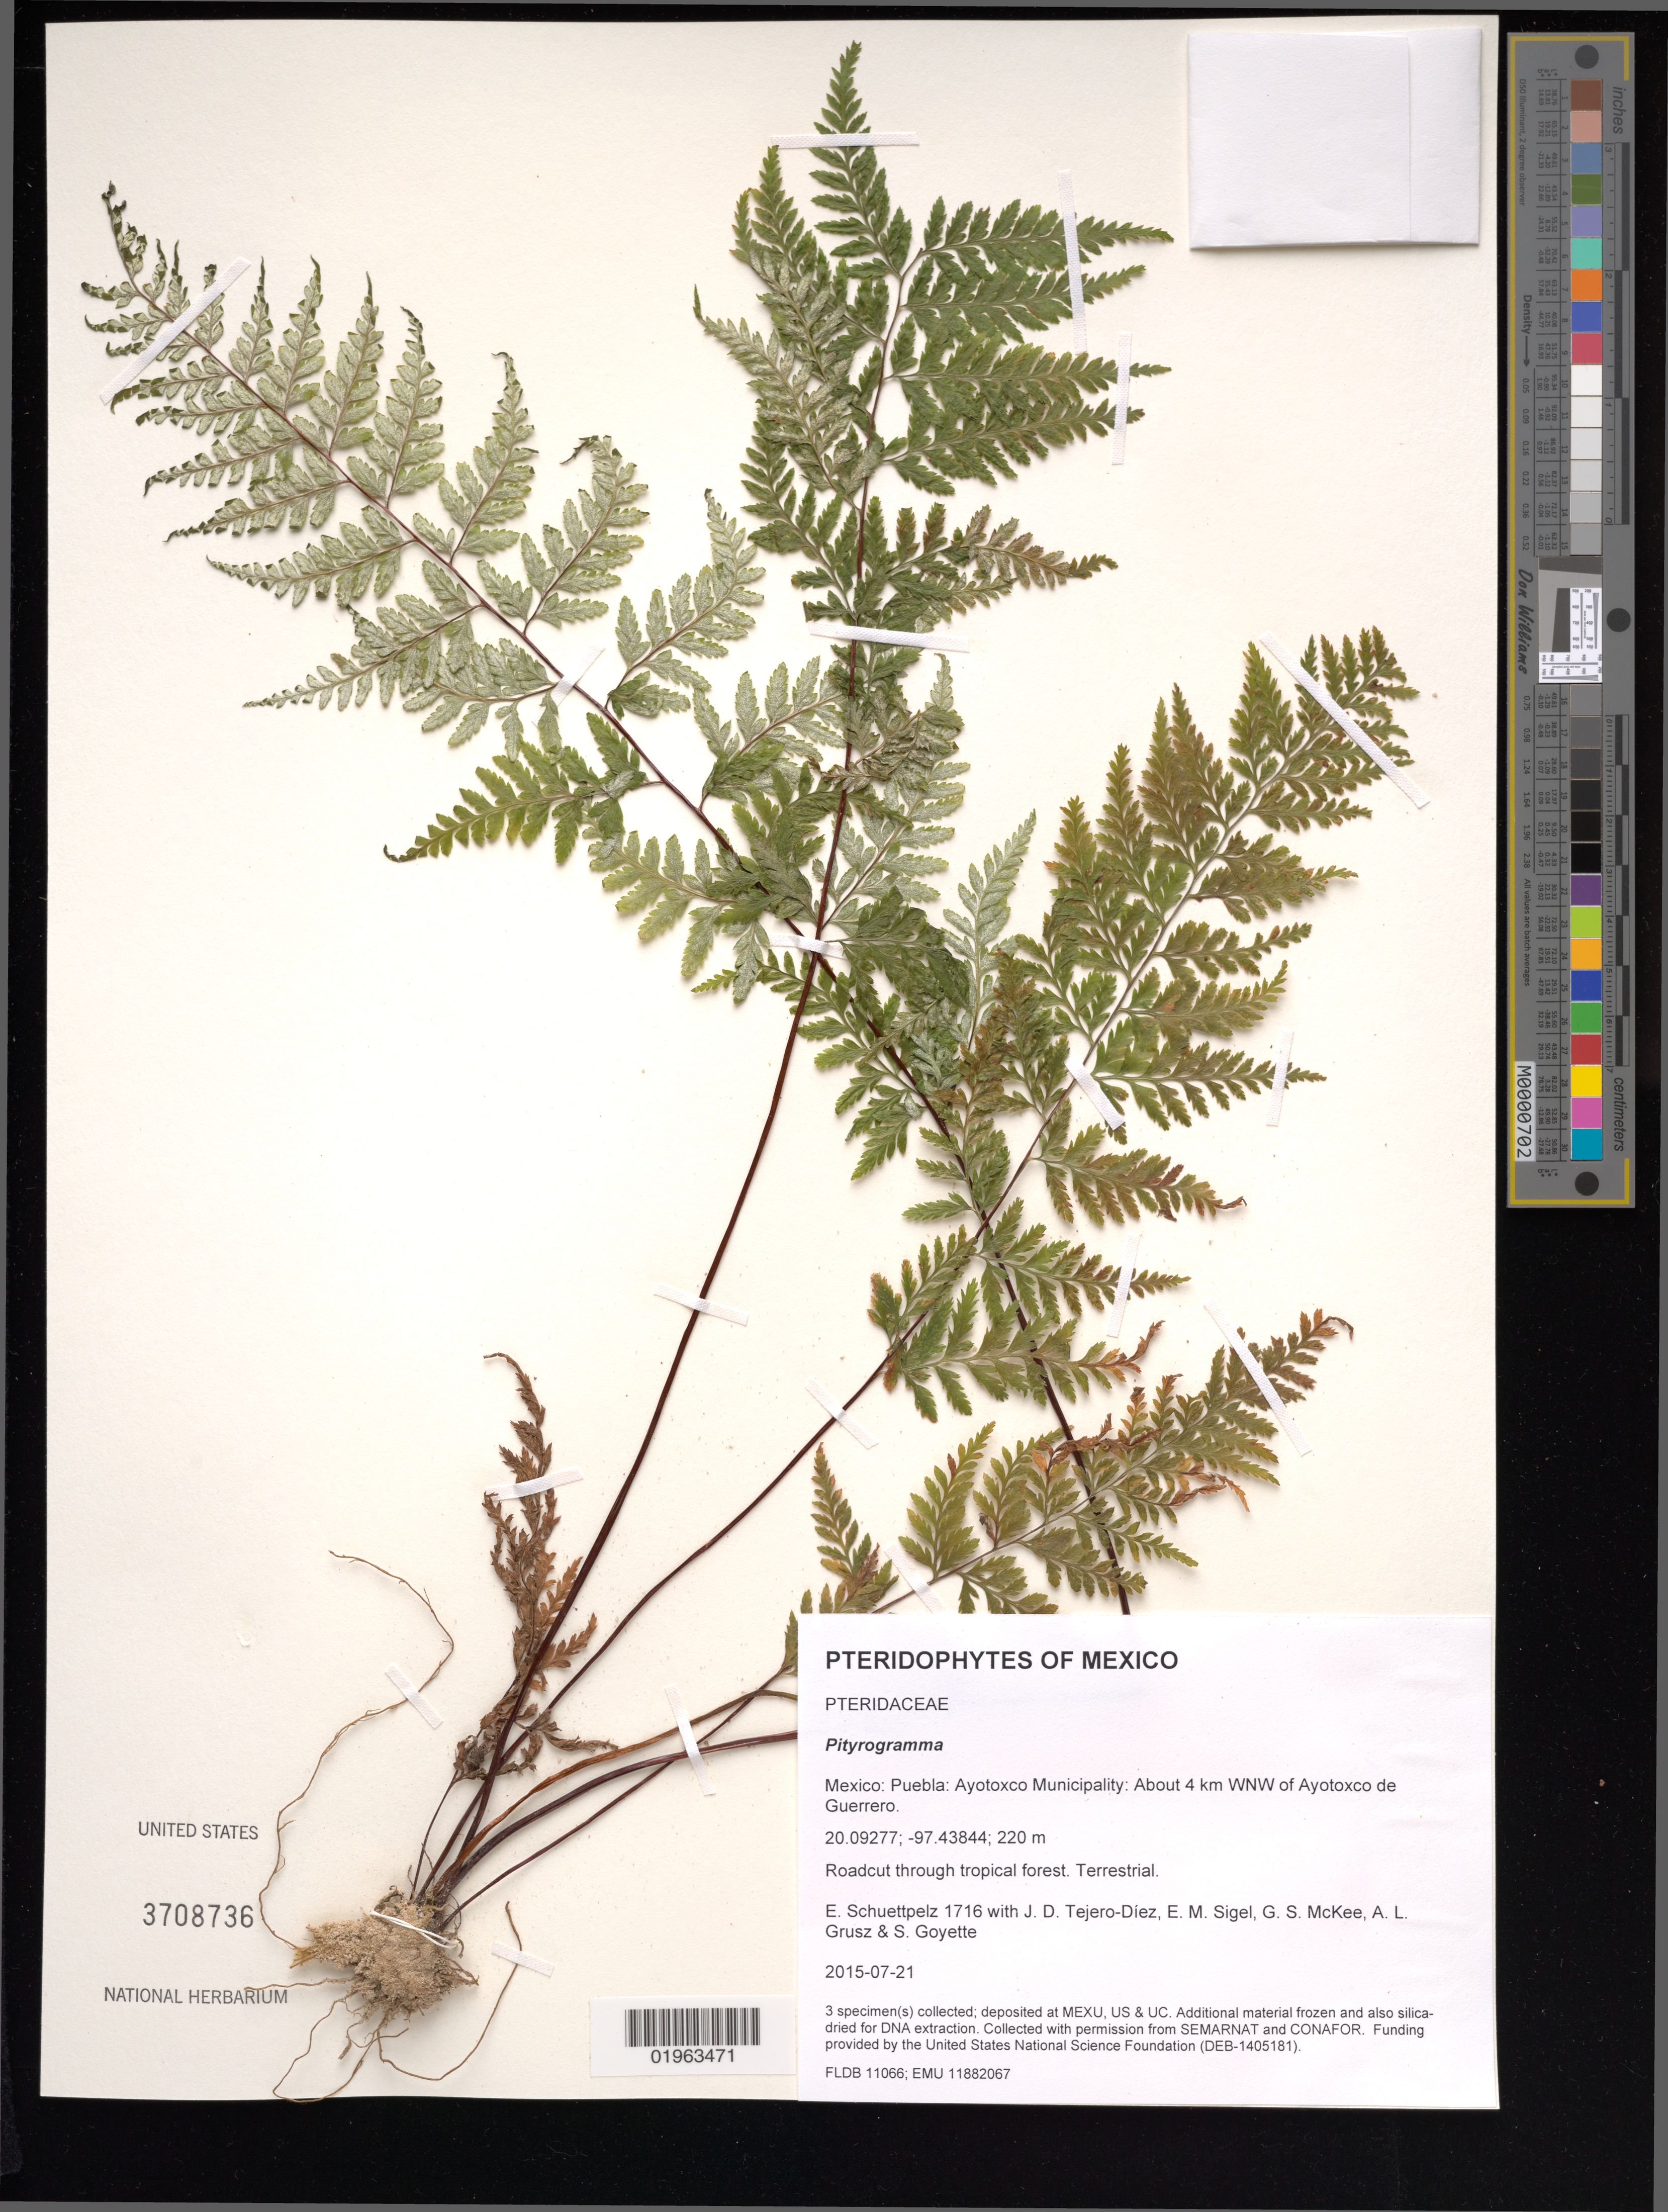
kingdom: Plantae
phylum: Tracheophyta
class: Polypodiopsida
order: Polypodiales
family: Pteridaceae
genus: Myriopteris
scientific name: Myriopteris sp.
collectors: E. Schuettpelz, D. Tejero-Díez, E. M. Sigel, G. S. McKee & A. Grusz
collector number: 1716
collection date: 2015-07-21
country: Mexico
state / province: Puebla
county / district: Ayotoxco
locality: About 4 km WNW of Ayotoxco de Guerrero.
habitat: Roadcut through tropical forest.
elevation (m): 220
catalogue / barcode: US 3708736